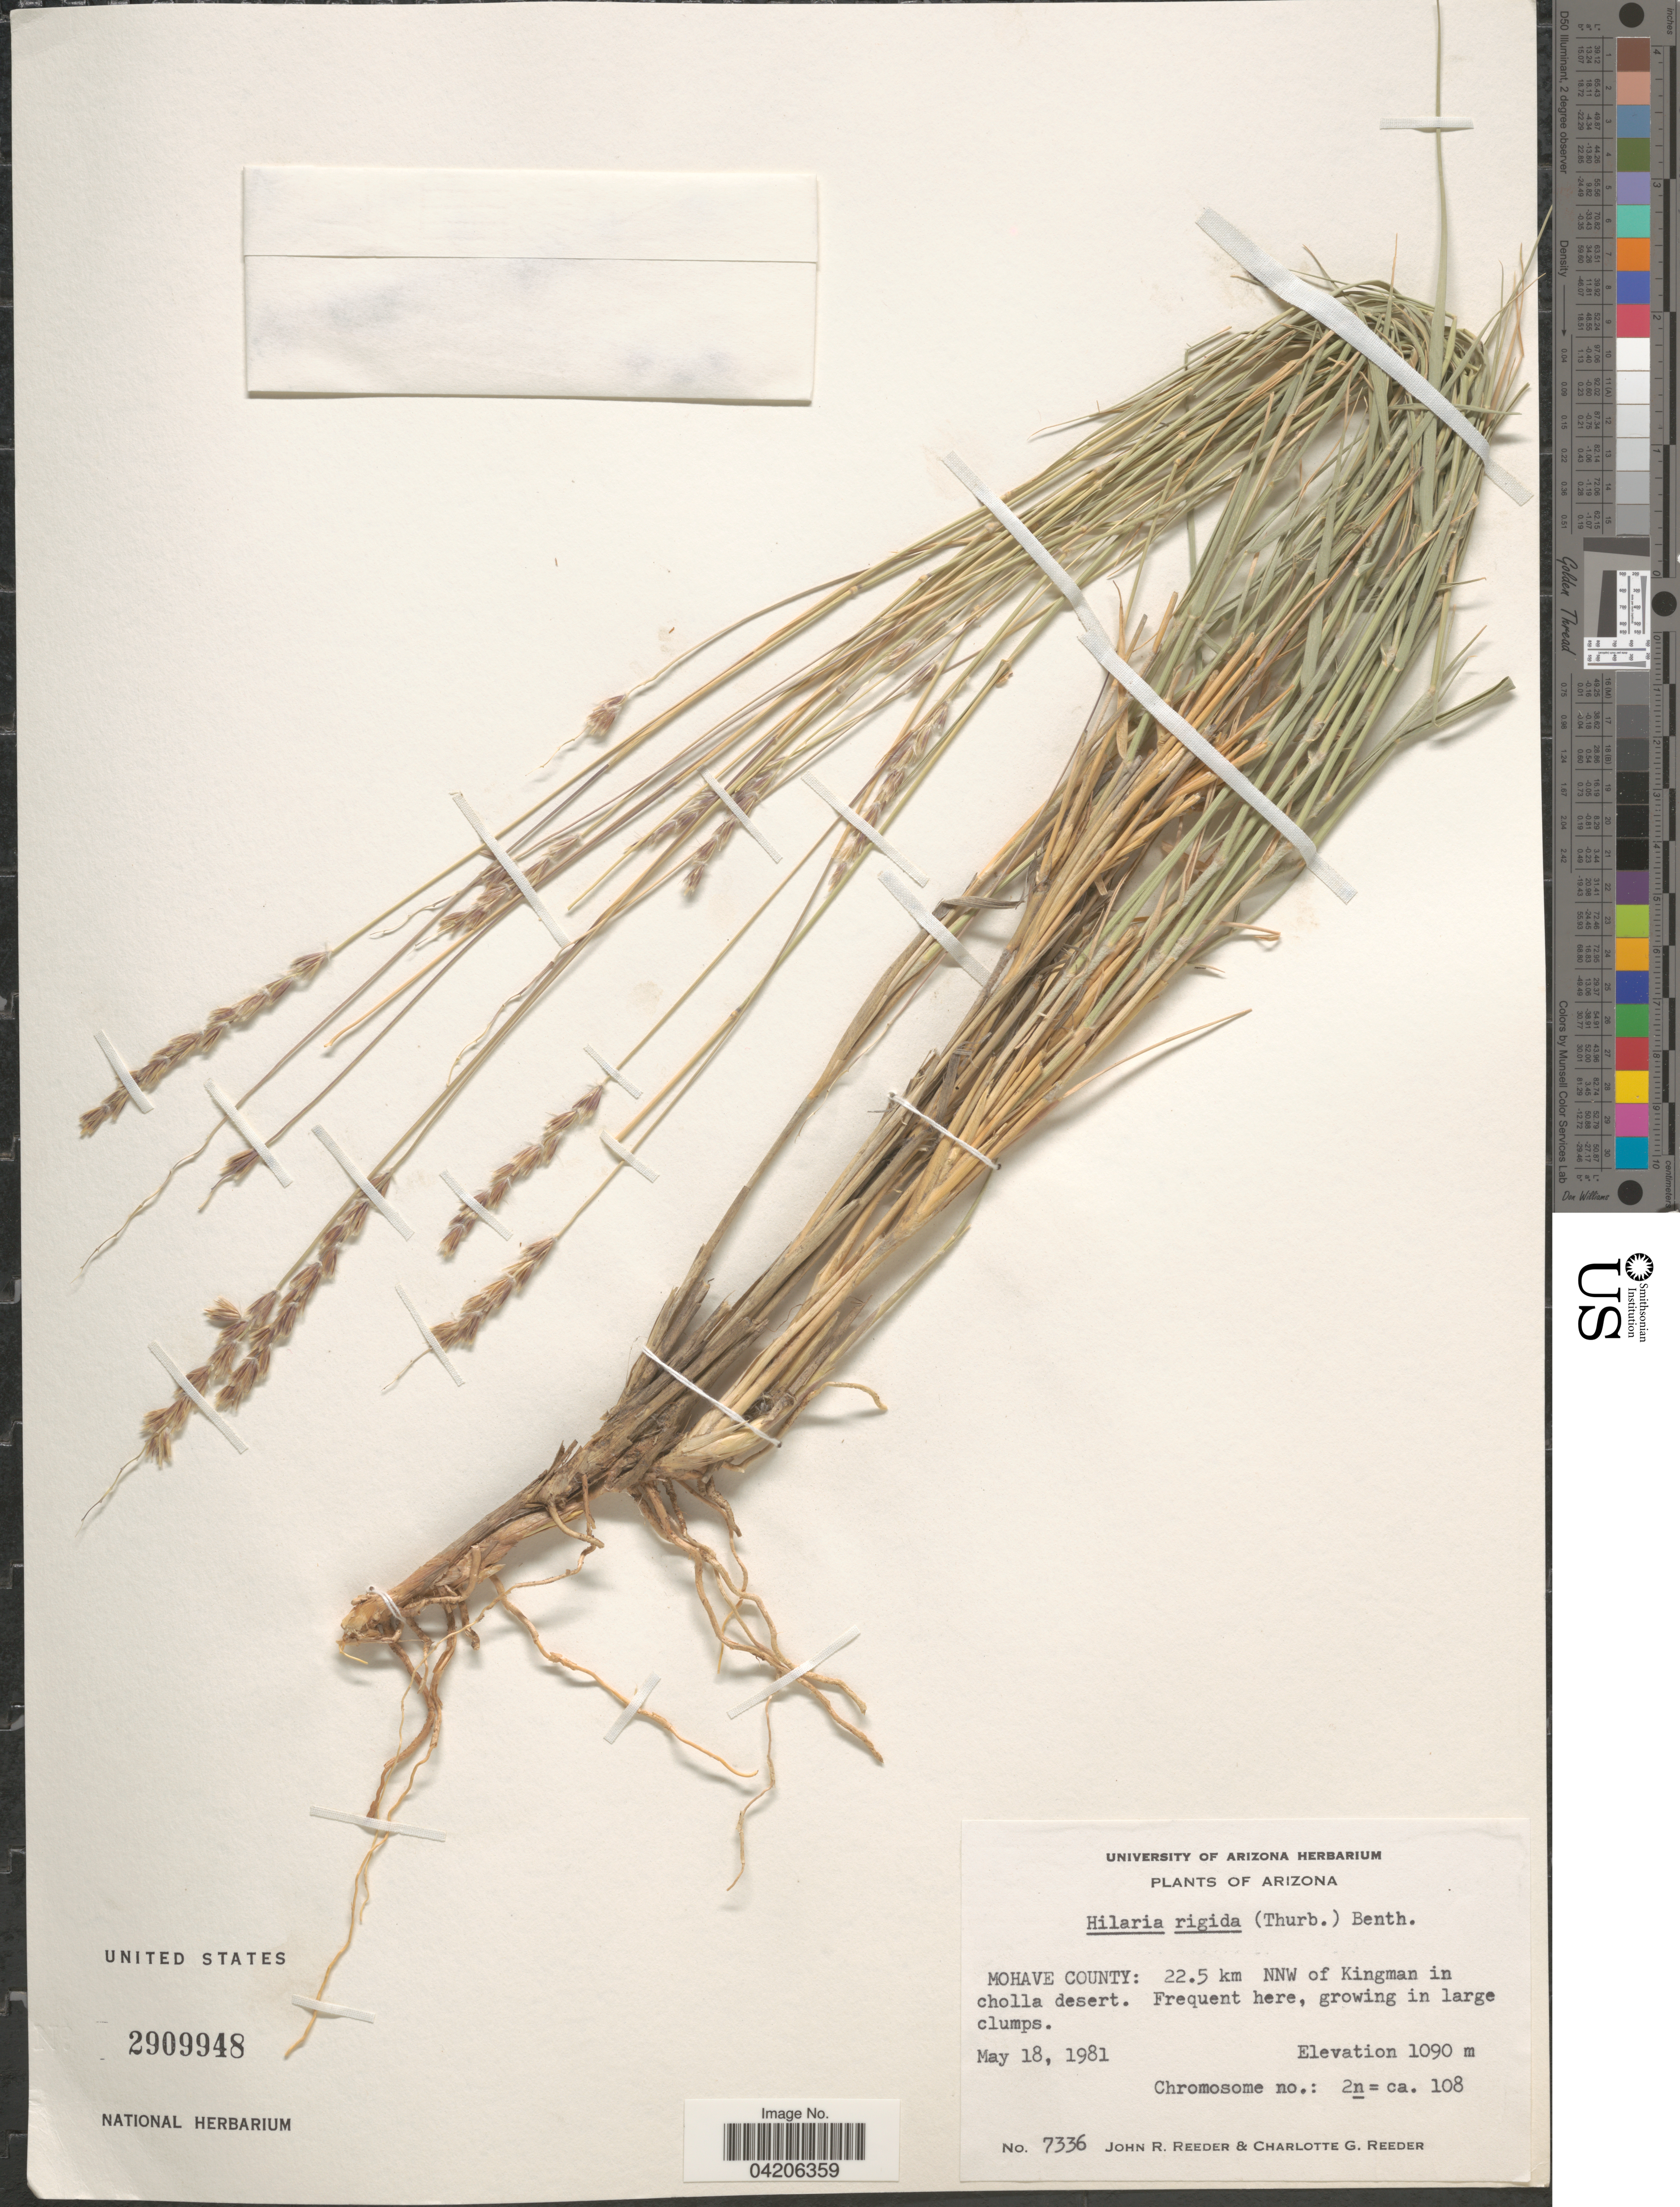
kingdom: Plantae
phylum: Tracheophyta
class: Liliopsida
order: Poales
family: Poaceae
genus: Hilaria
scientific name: Hilaria rigida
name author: (Thurb.) Benth. ex Scribn.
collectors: J. R. Reeder & C. G. Reeder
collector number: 7336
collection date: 1981-05-18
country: United States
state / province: Arizona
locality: Mohave County: 22.5 km NNW of Kingman in cholla desert.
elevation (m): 1090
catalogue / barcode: US 2909948